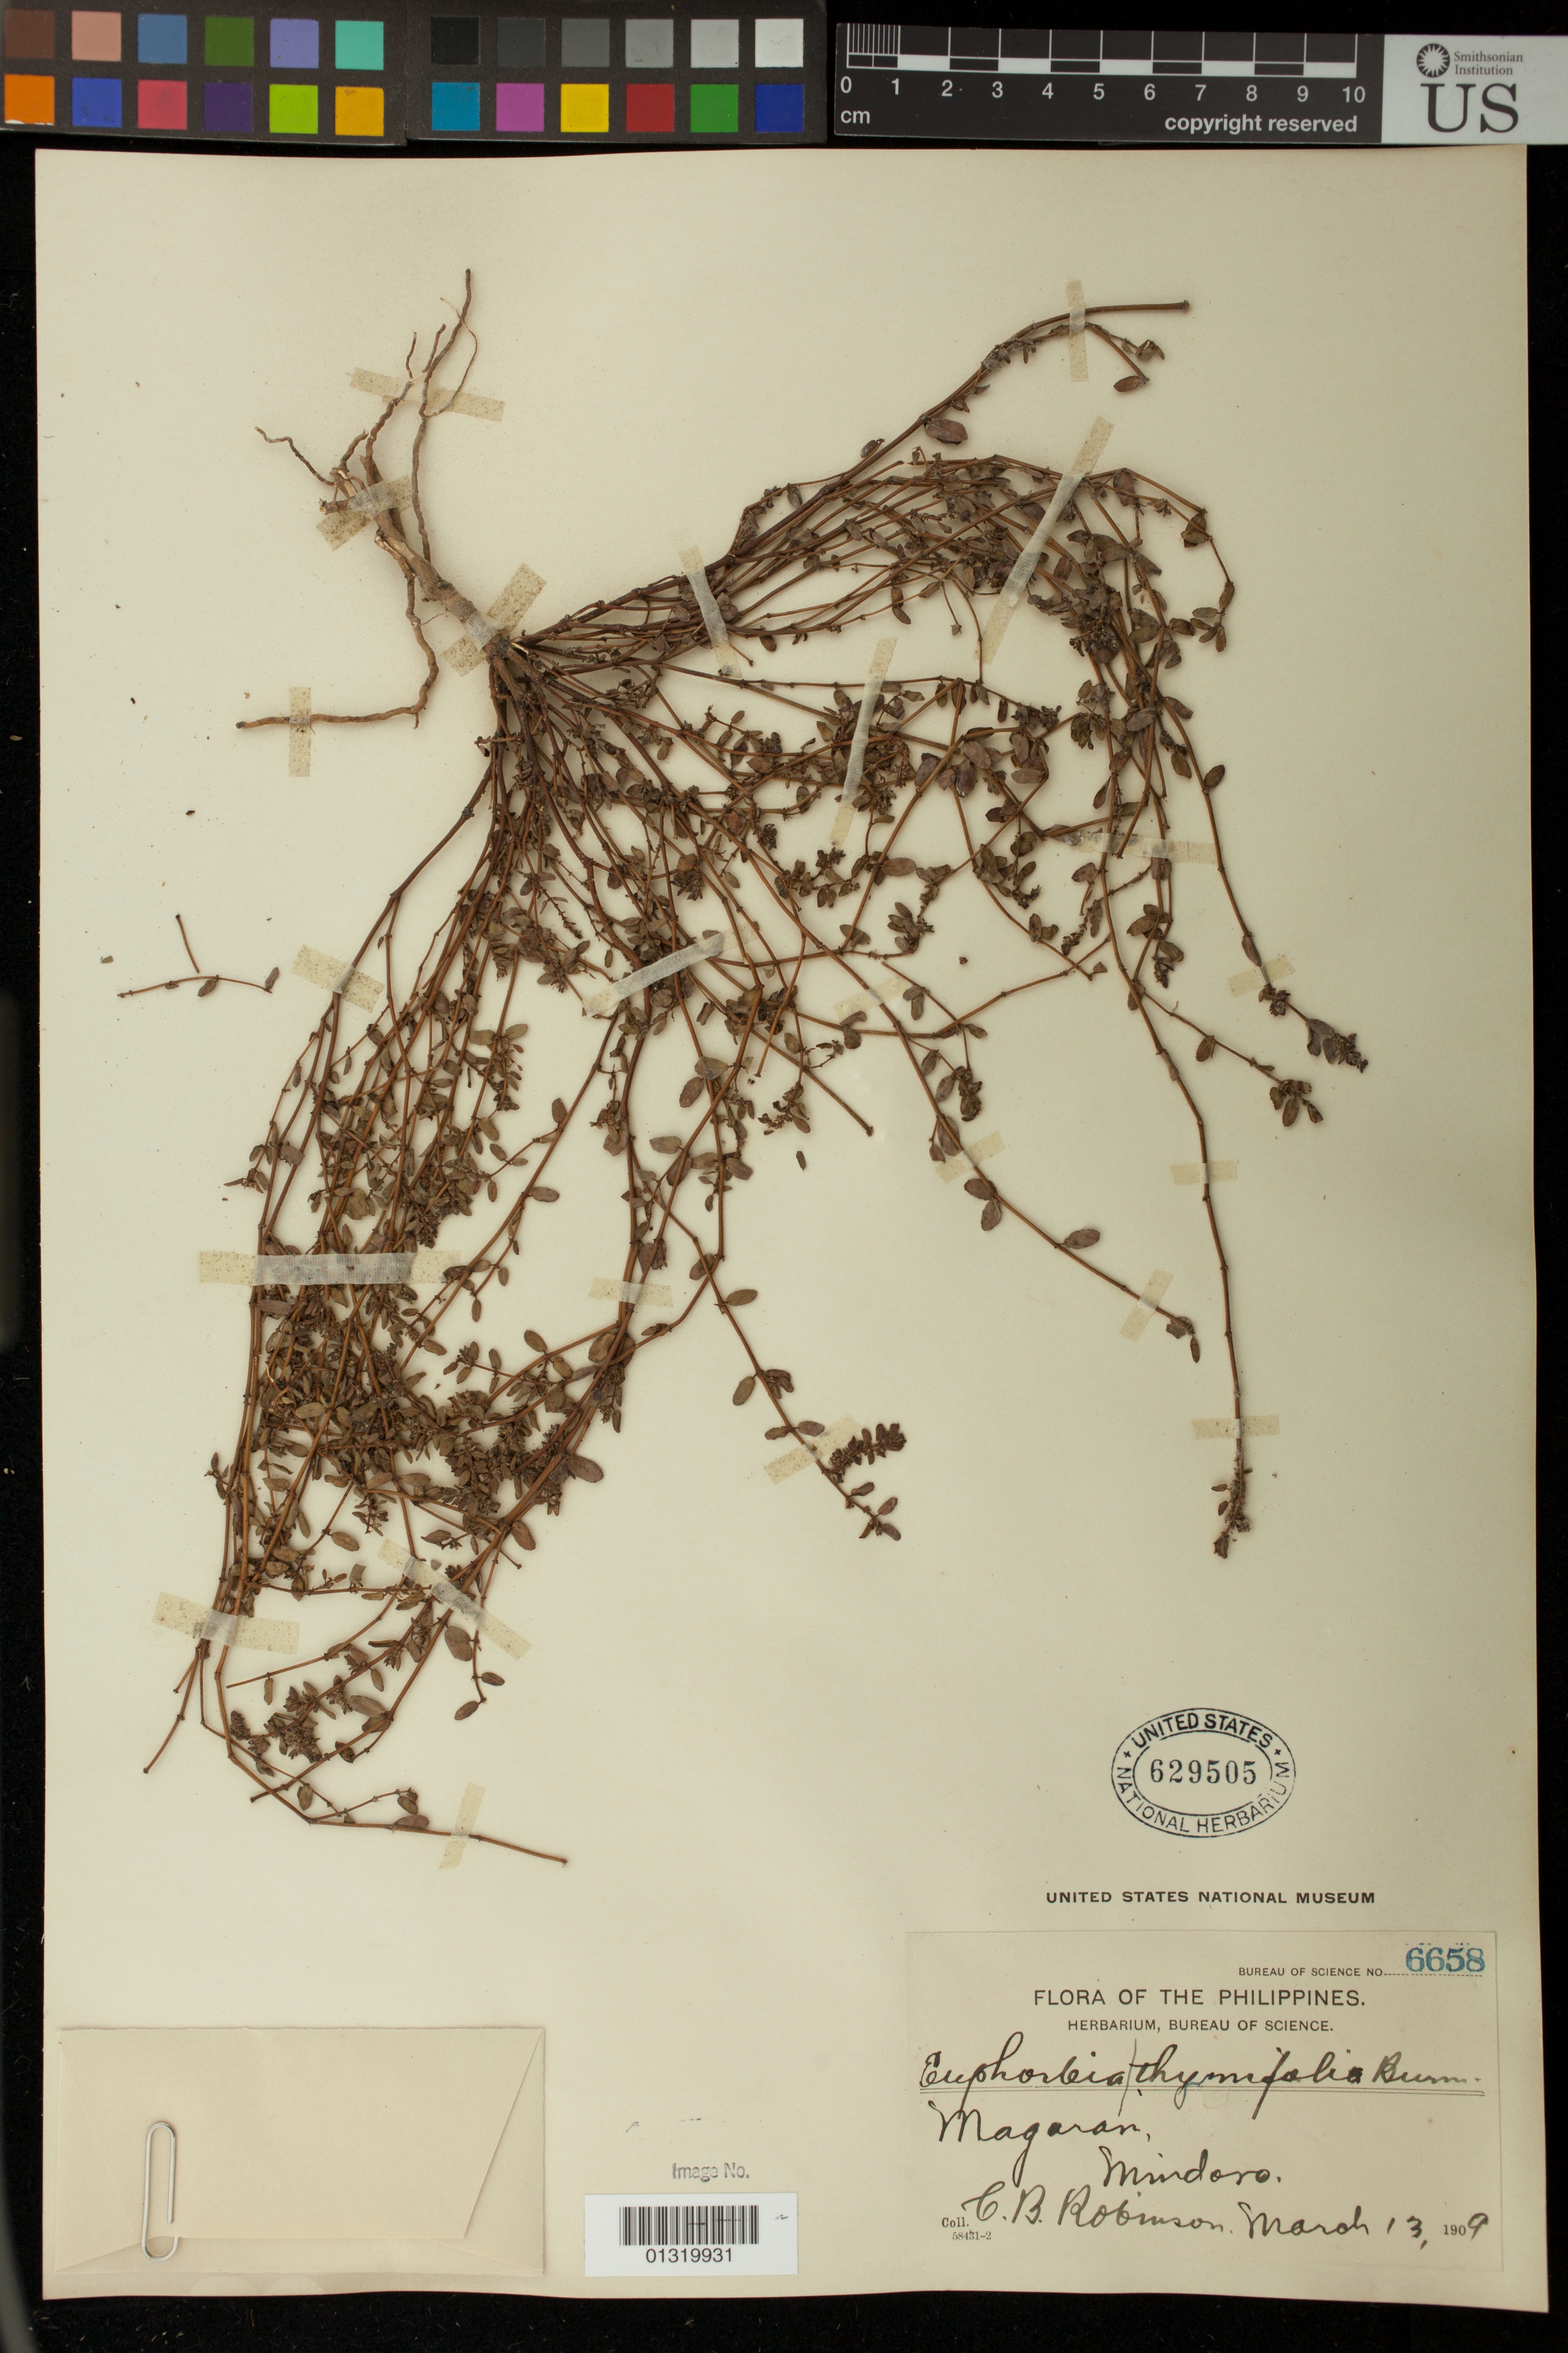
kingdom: Plantae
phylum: Tracheophyta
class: Magnoliopsida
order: Malpighiales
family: Euphorbiaceae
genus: Euphorbia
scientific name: Euphorbia thymifolia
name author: L.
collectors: C. Robinson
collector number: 6658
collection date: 1909-03-13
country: Philippines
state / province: Mimaropa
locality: Magaran; Mindoro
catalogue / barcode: US 629505